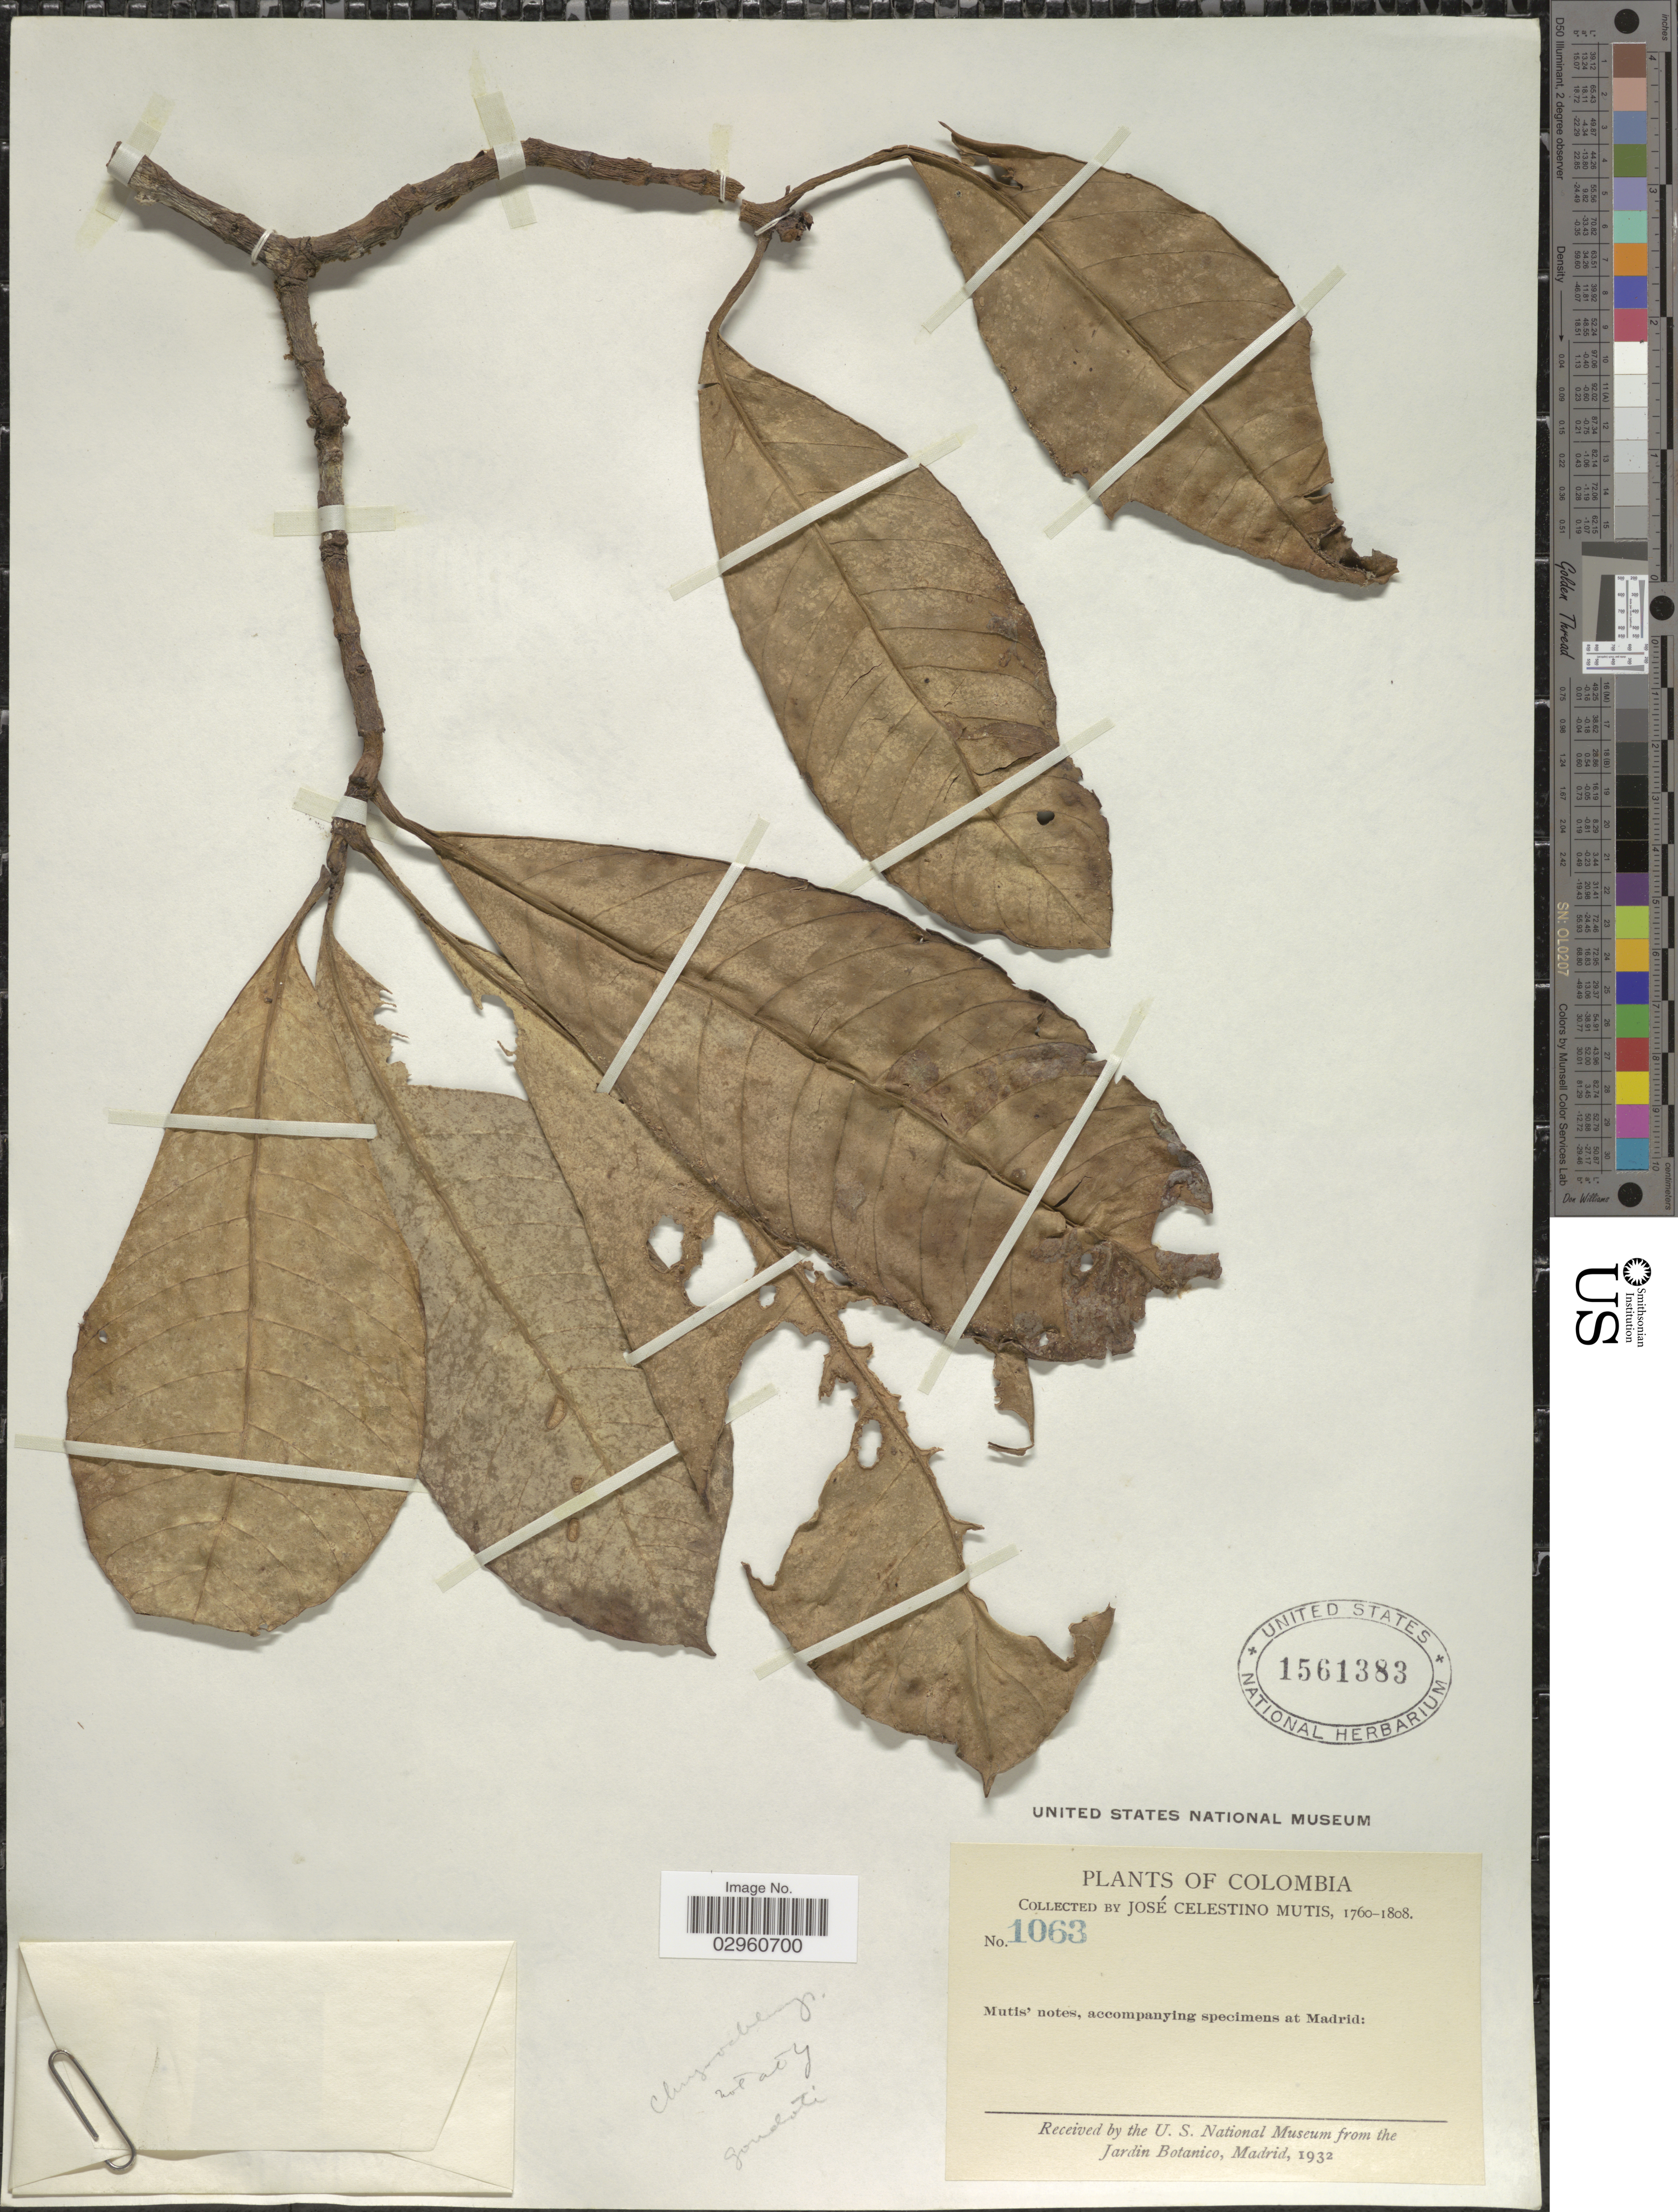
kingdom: Plantae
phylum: Tracheophyta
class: Magnoliopsida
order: Malpighiales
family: Clusiaceae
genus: Chrysochlamys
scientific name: Chrysochlamys sp.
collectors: J. C. B. Mutis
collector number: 1063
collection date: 1760/1808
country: Colombia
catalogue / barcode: US 1561383